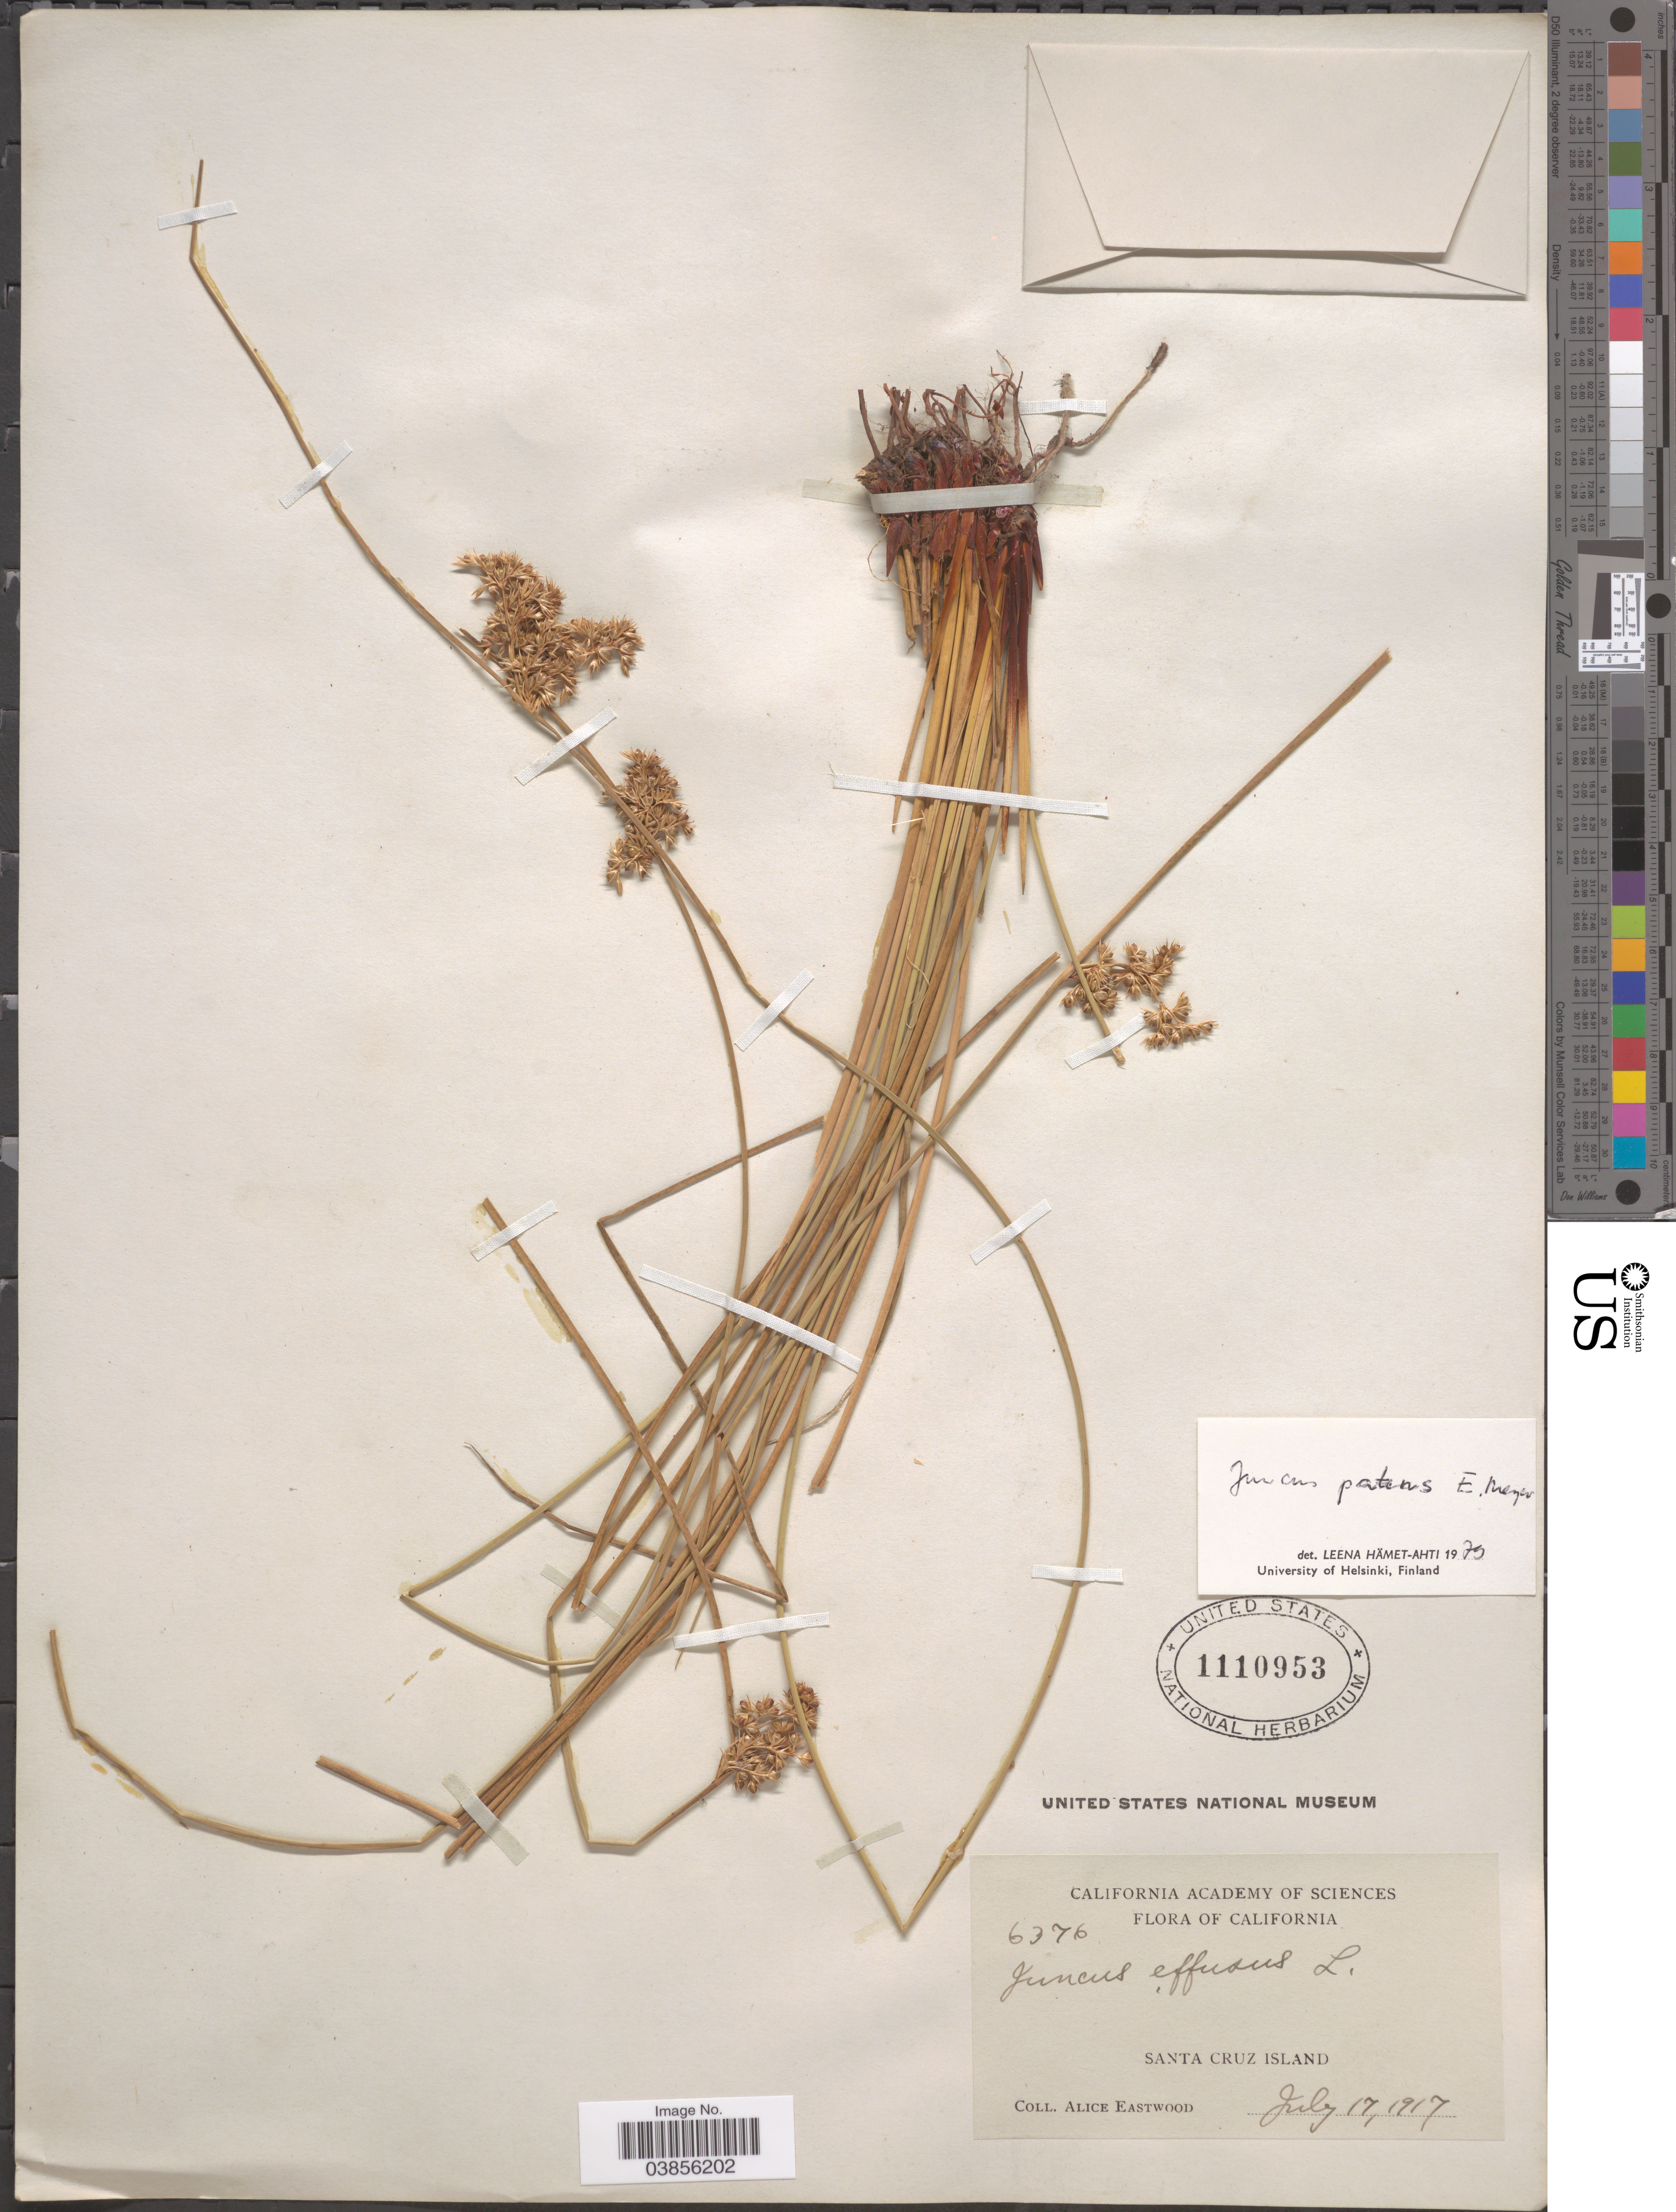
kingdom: Plantae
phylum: Tracheophyta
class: Liliopsida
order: Poales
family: Juncaceae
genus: Juncus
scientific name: Juncus patens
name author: E. Mey.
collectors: A. Eastwood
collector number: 6376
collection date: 1917-07-17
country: United States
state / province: California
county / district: Santa Barbara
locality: Santa Cruz Island.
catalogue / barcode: US 1110953